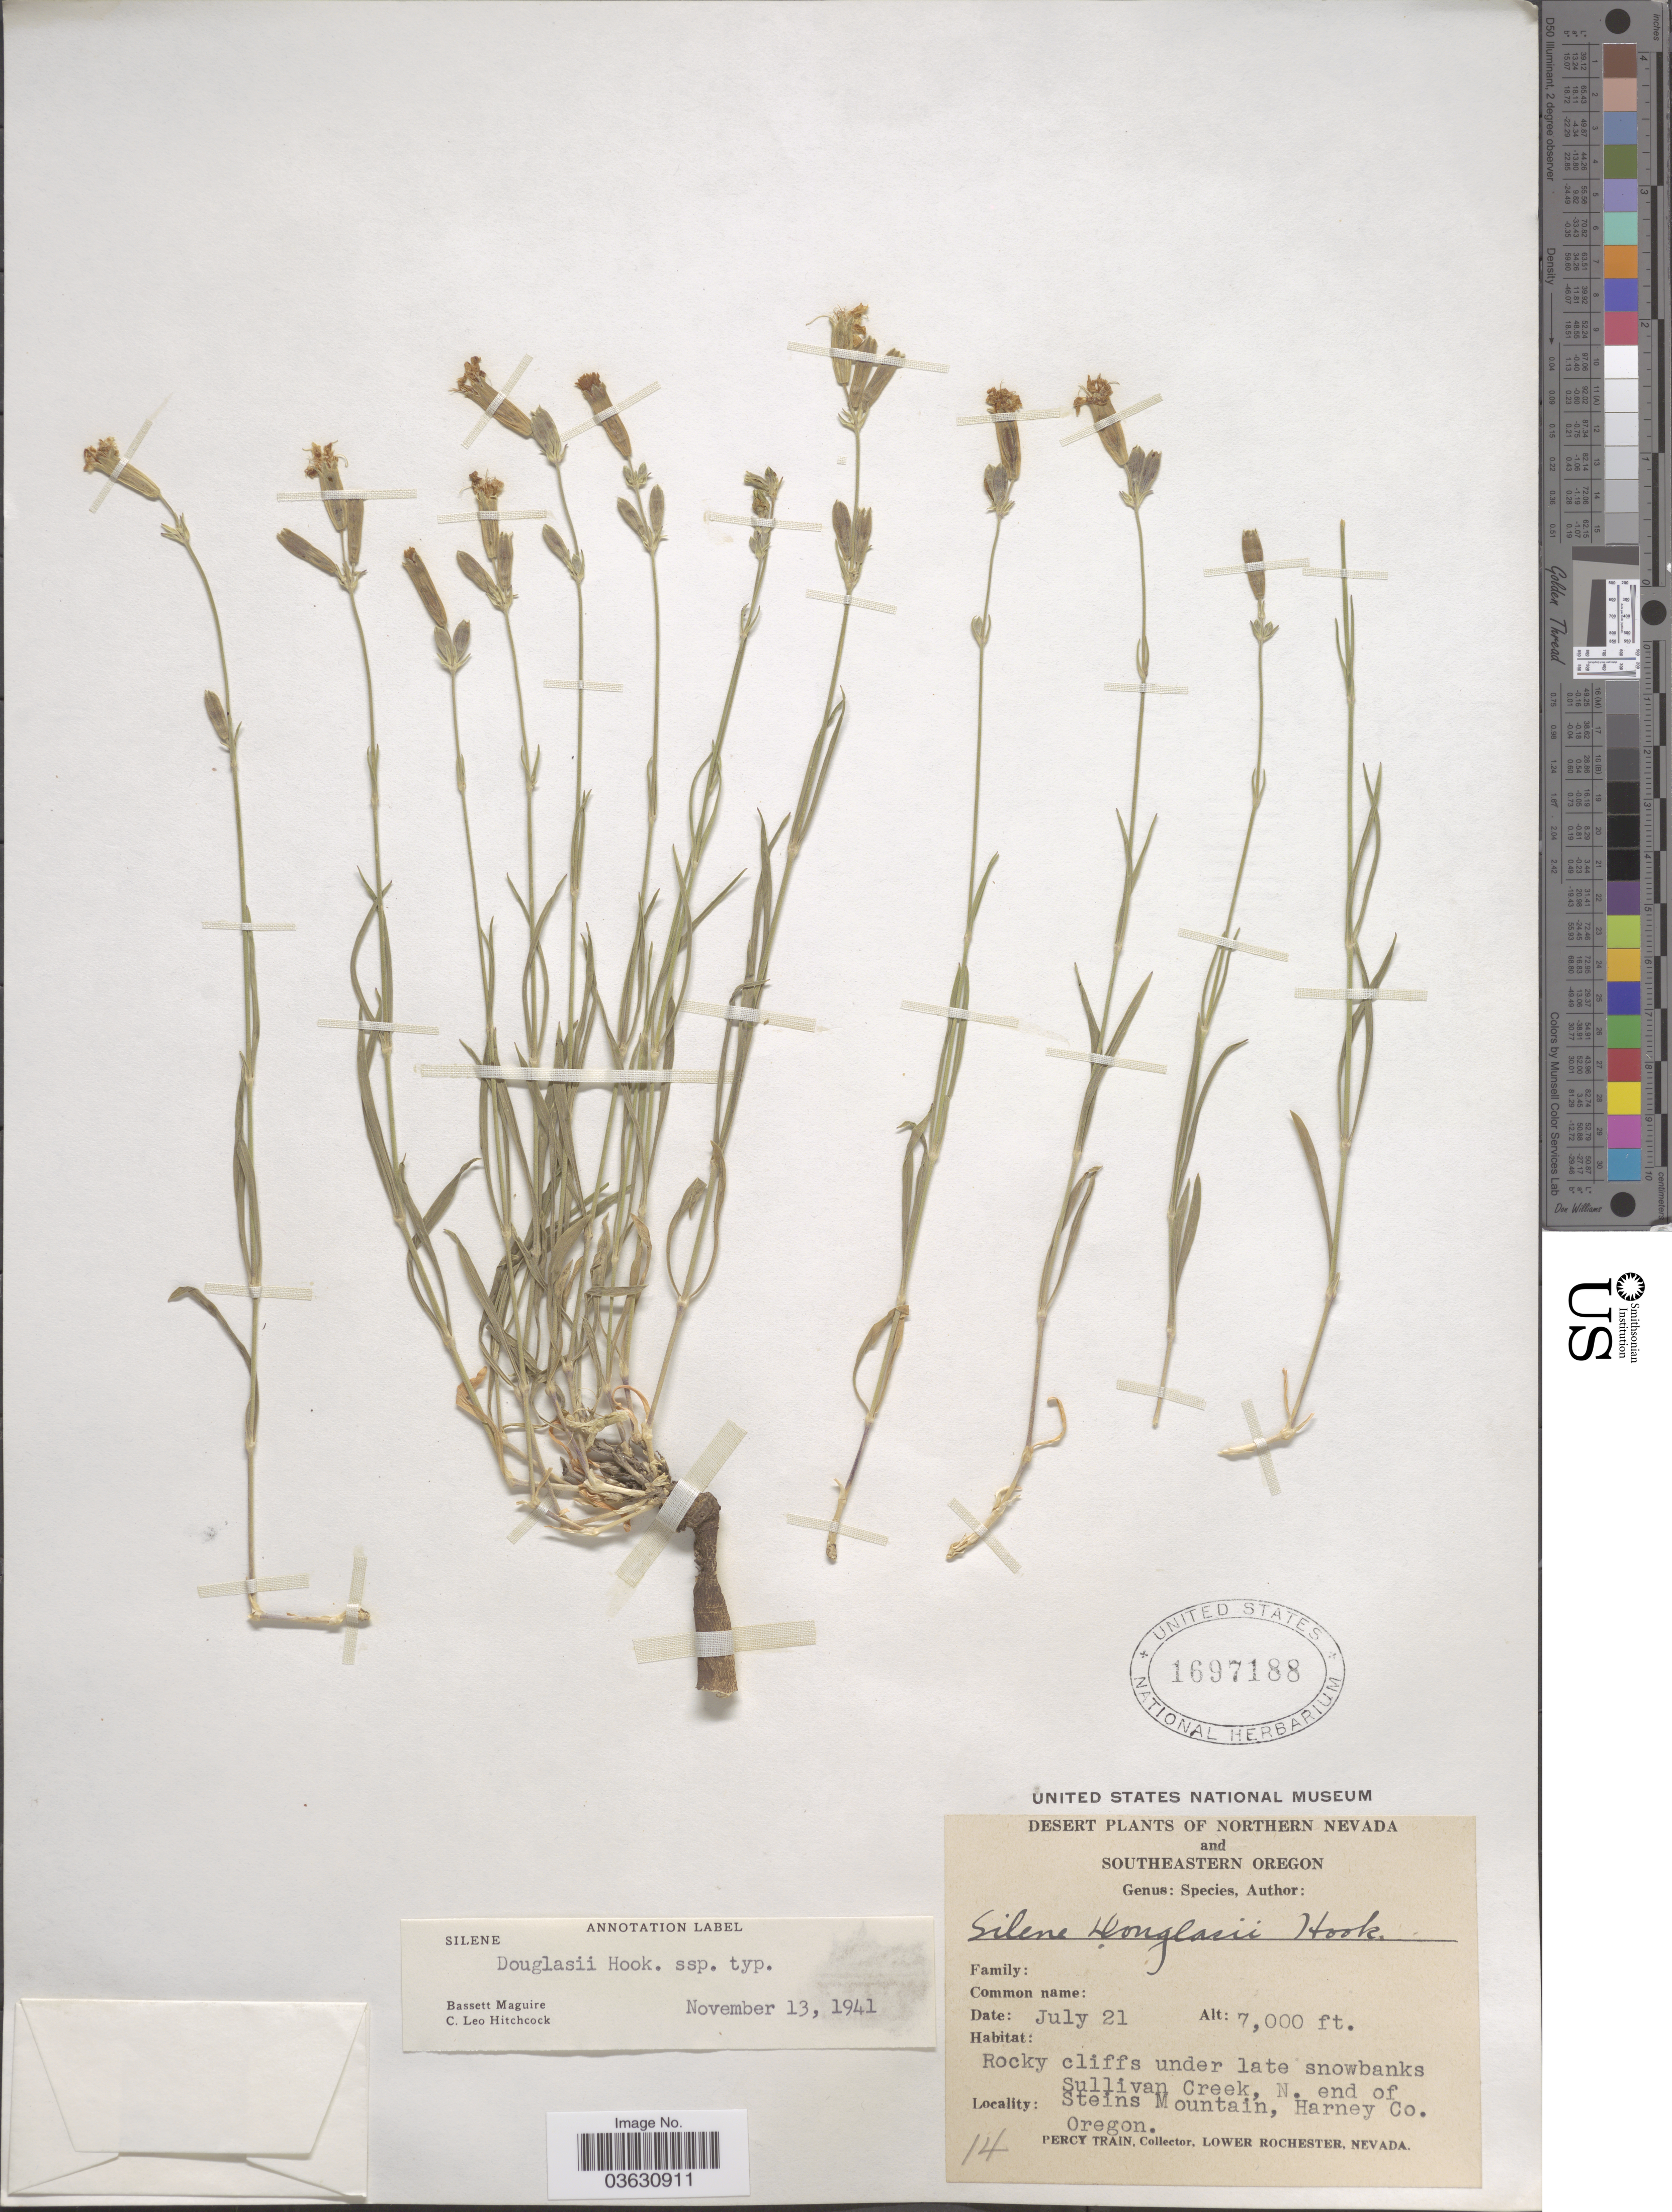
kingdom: Plantae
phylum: Tracheophyta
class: Magnoliopsida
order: Caryophyllales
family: Caryophyllaceae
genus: Silene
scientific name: Silene douglasii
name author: Hook.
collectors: P. Train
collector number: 14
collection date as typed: Transcribed d/m/y: /7/21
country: United States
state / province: Oregon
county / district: Harney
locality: Southeastern Oregon. Rocky cliffs under late snowbanks Sullivan Creek, N. end of Steins Mountain, Harney Co.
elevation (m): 2134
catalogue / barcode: US 1697188